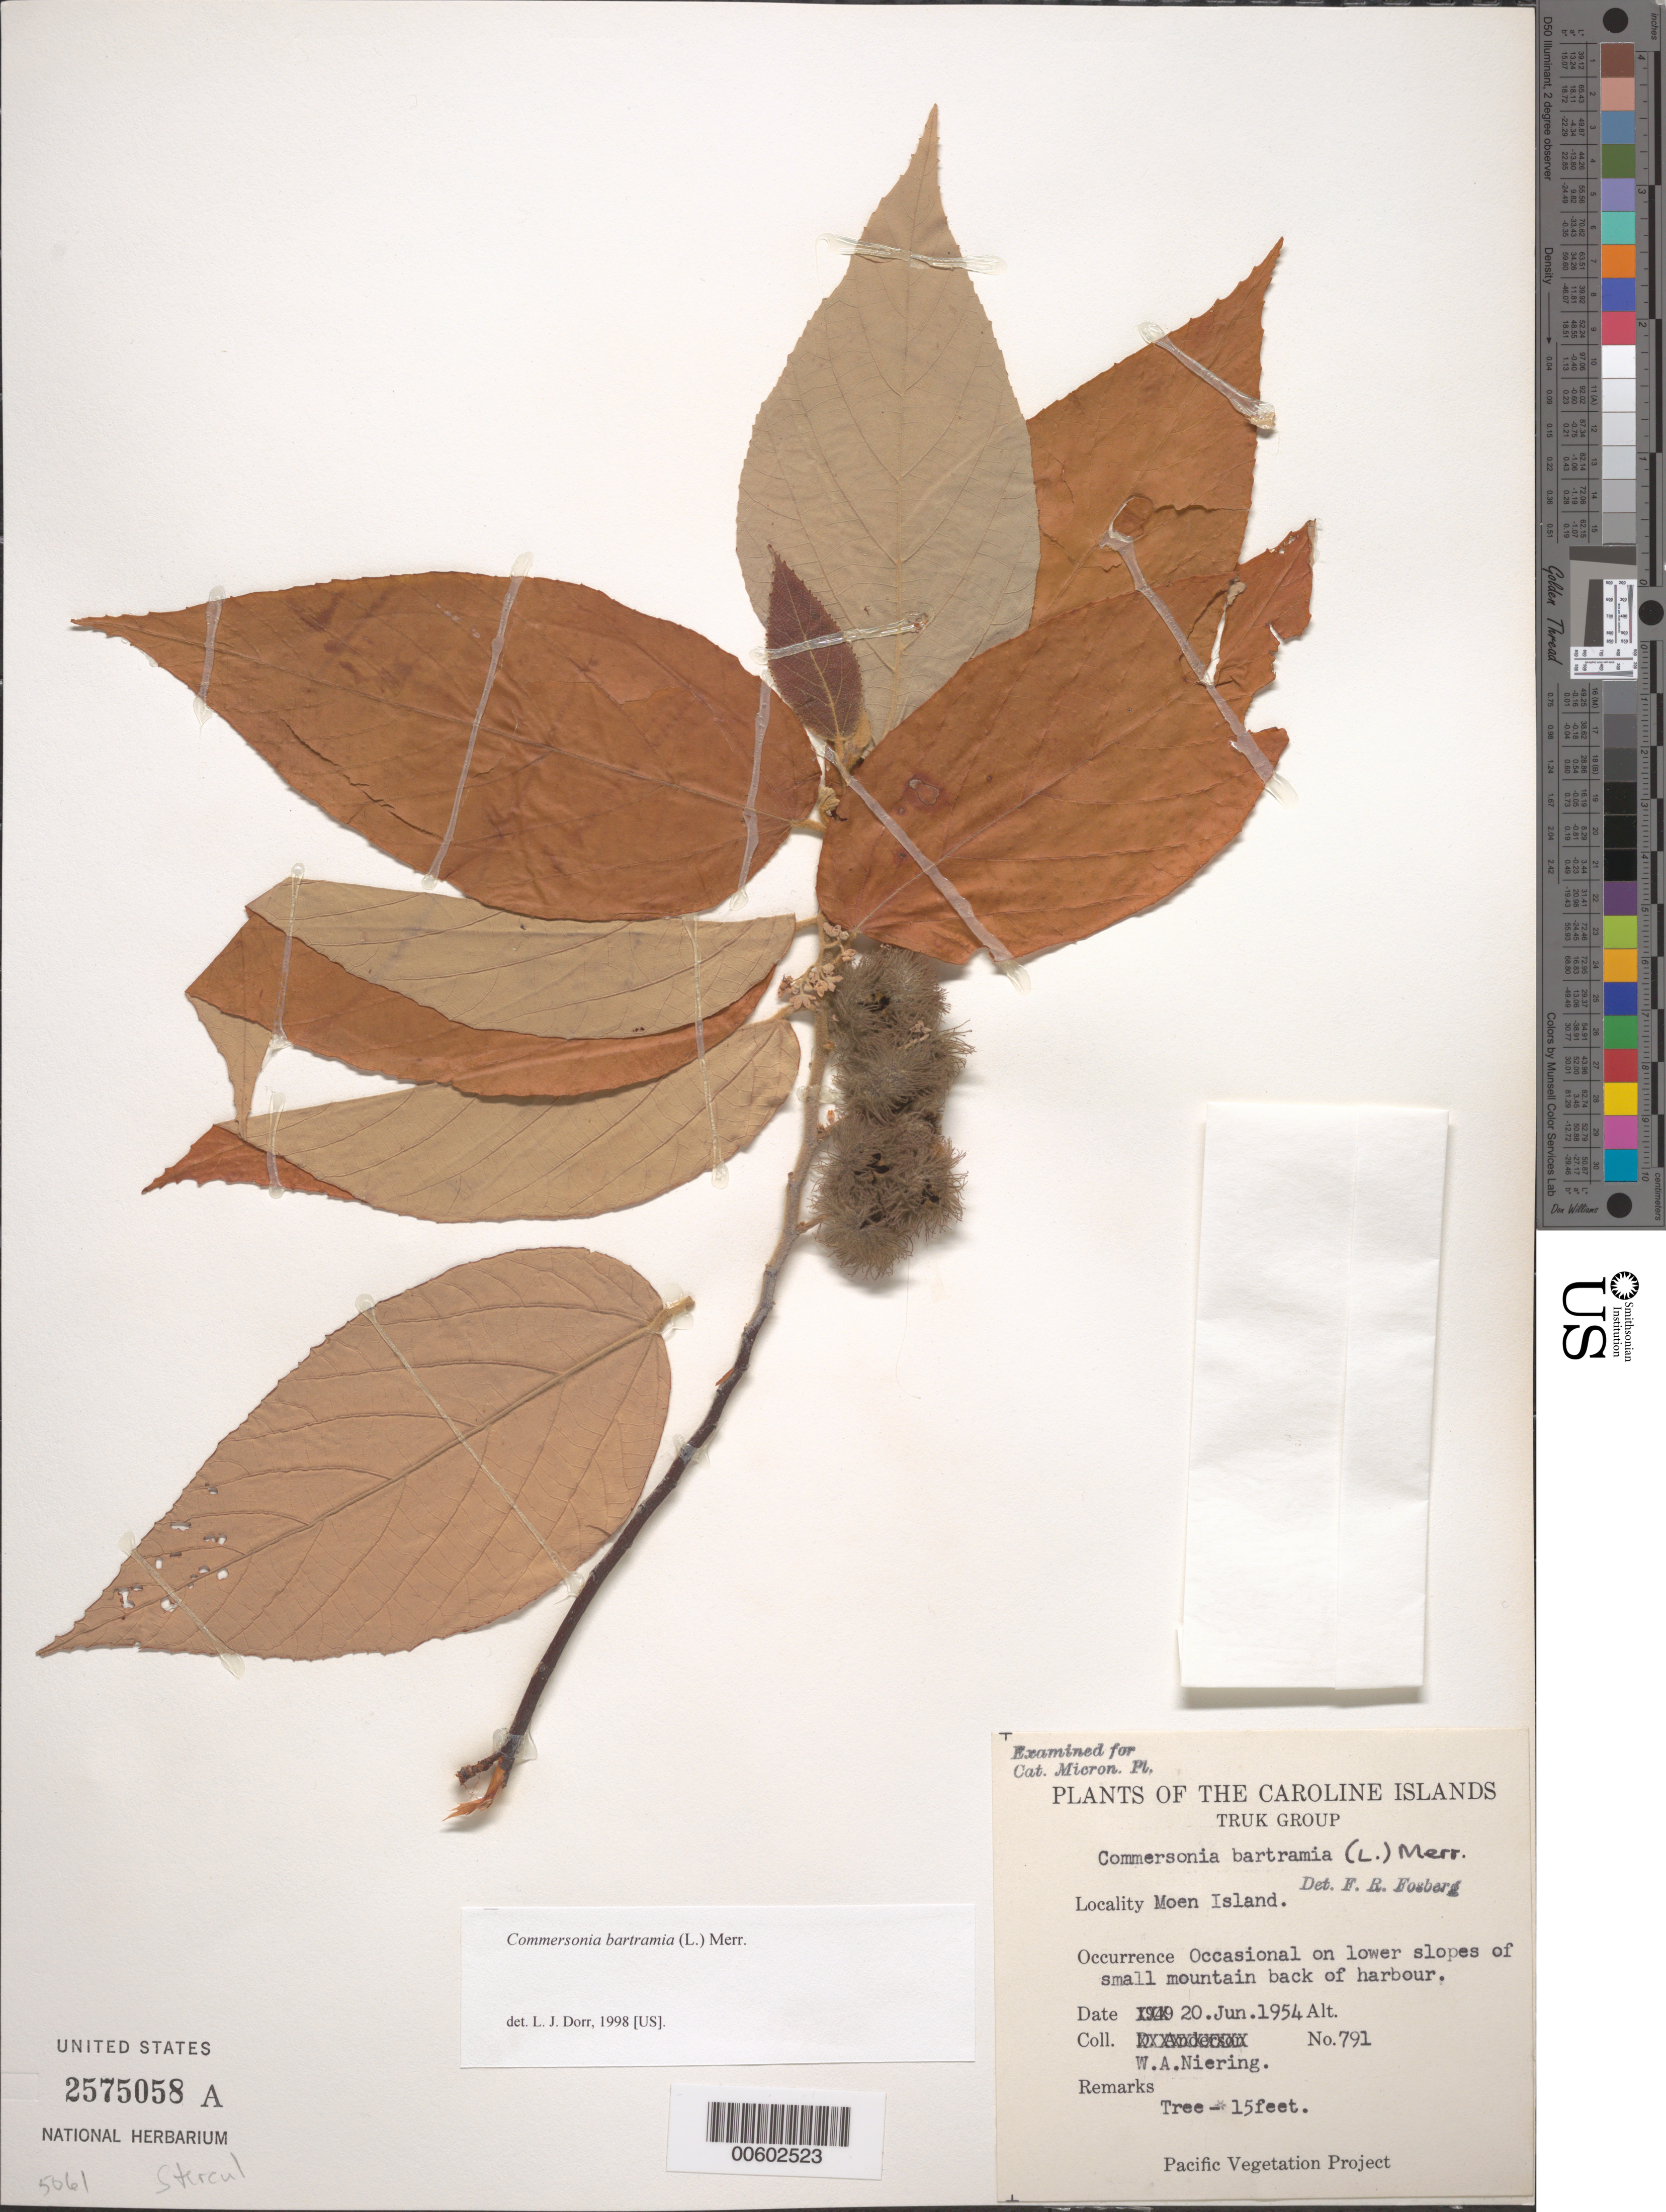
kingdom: Plantae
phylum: Tracheophyta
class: Magnoliopsida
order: Malvales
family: Malvaceae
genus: Commersonia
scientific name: Commersonia bartramia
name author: (L.) Merr.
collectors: W. Niering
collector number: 791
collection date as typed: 20 Jun 1954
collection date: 1954-06-20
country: Micronesia, Federated States of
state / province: Truk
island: Moen [Wono]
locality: On lower slopes of small mountain back of harbour. [Chuuk = Truk] [Truk Is.]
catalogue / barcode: US 2575058A